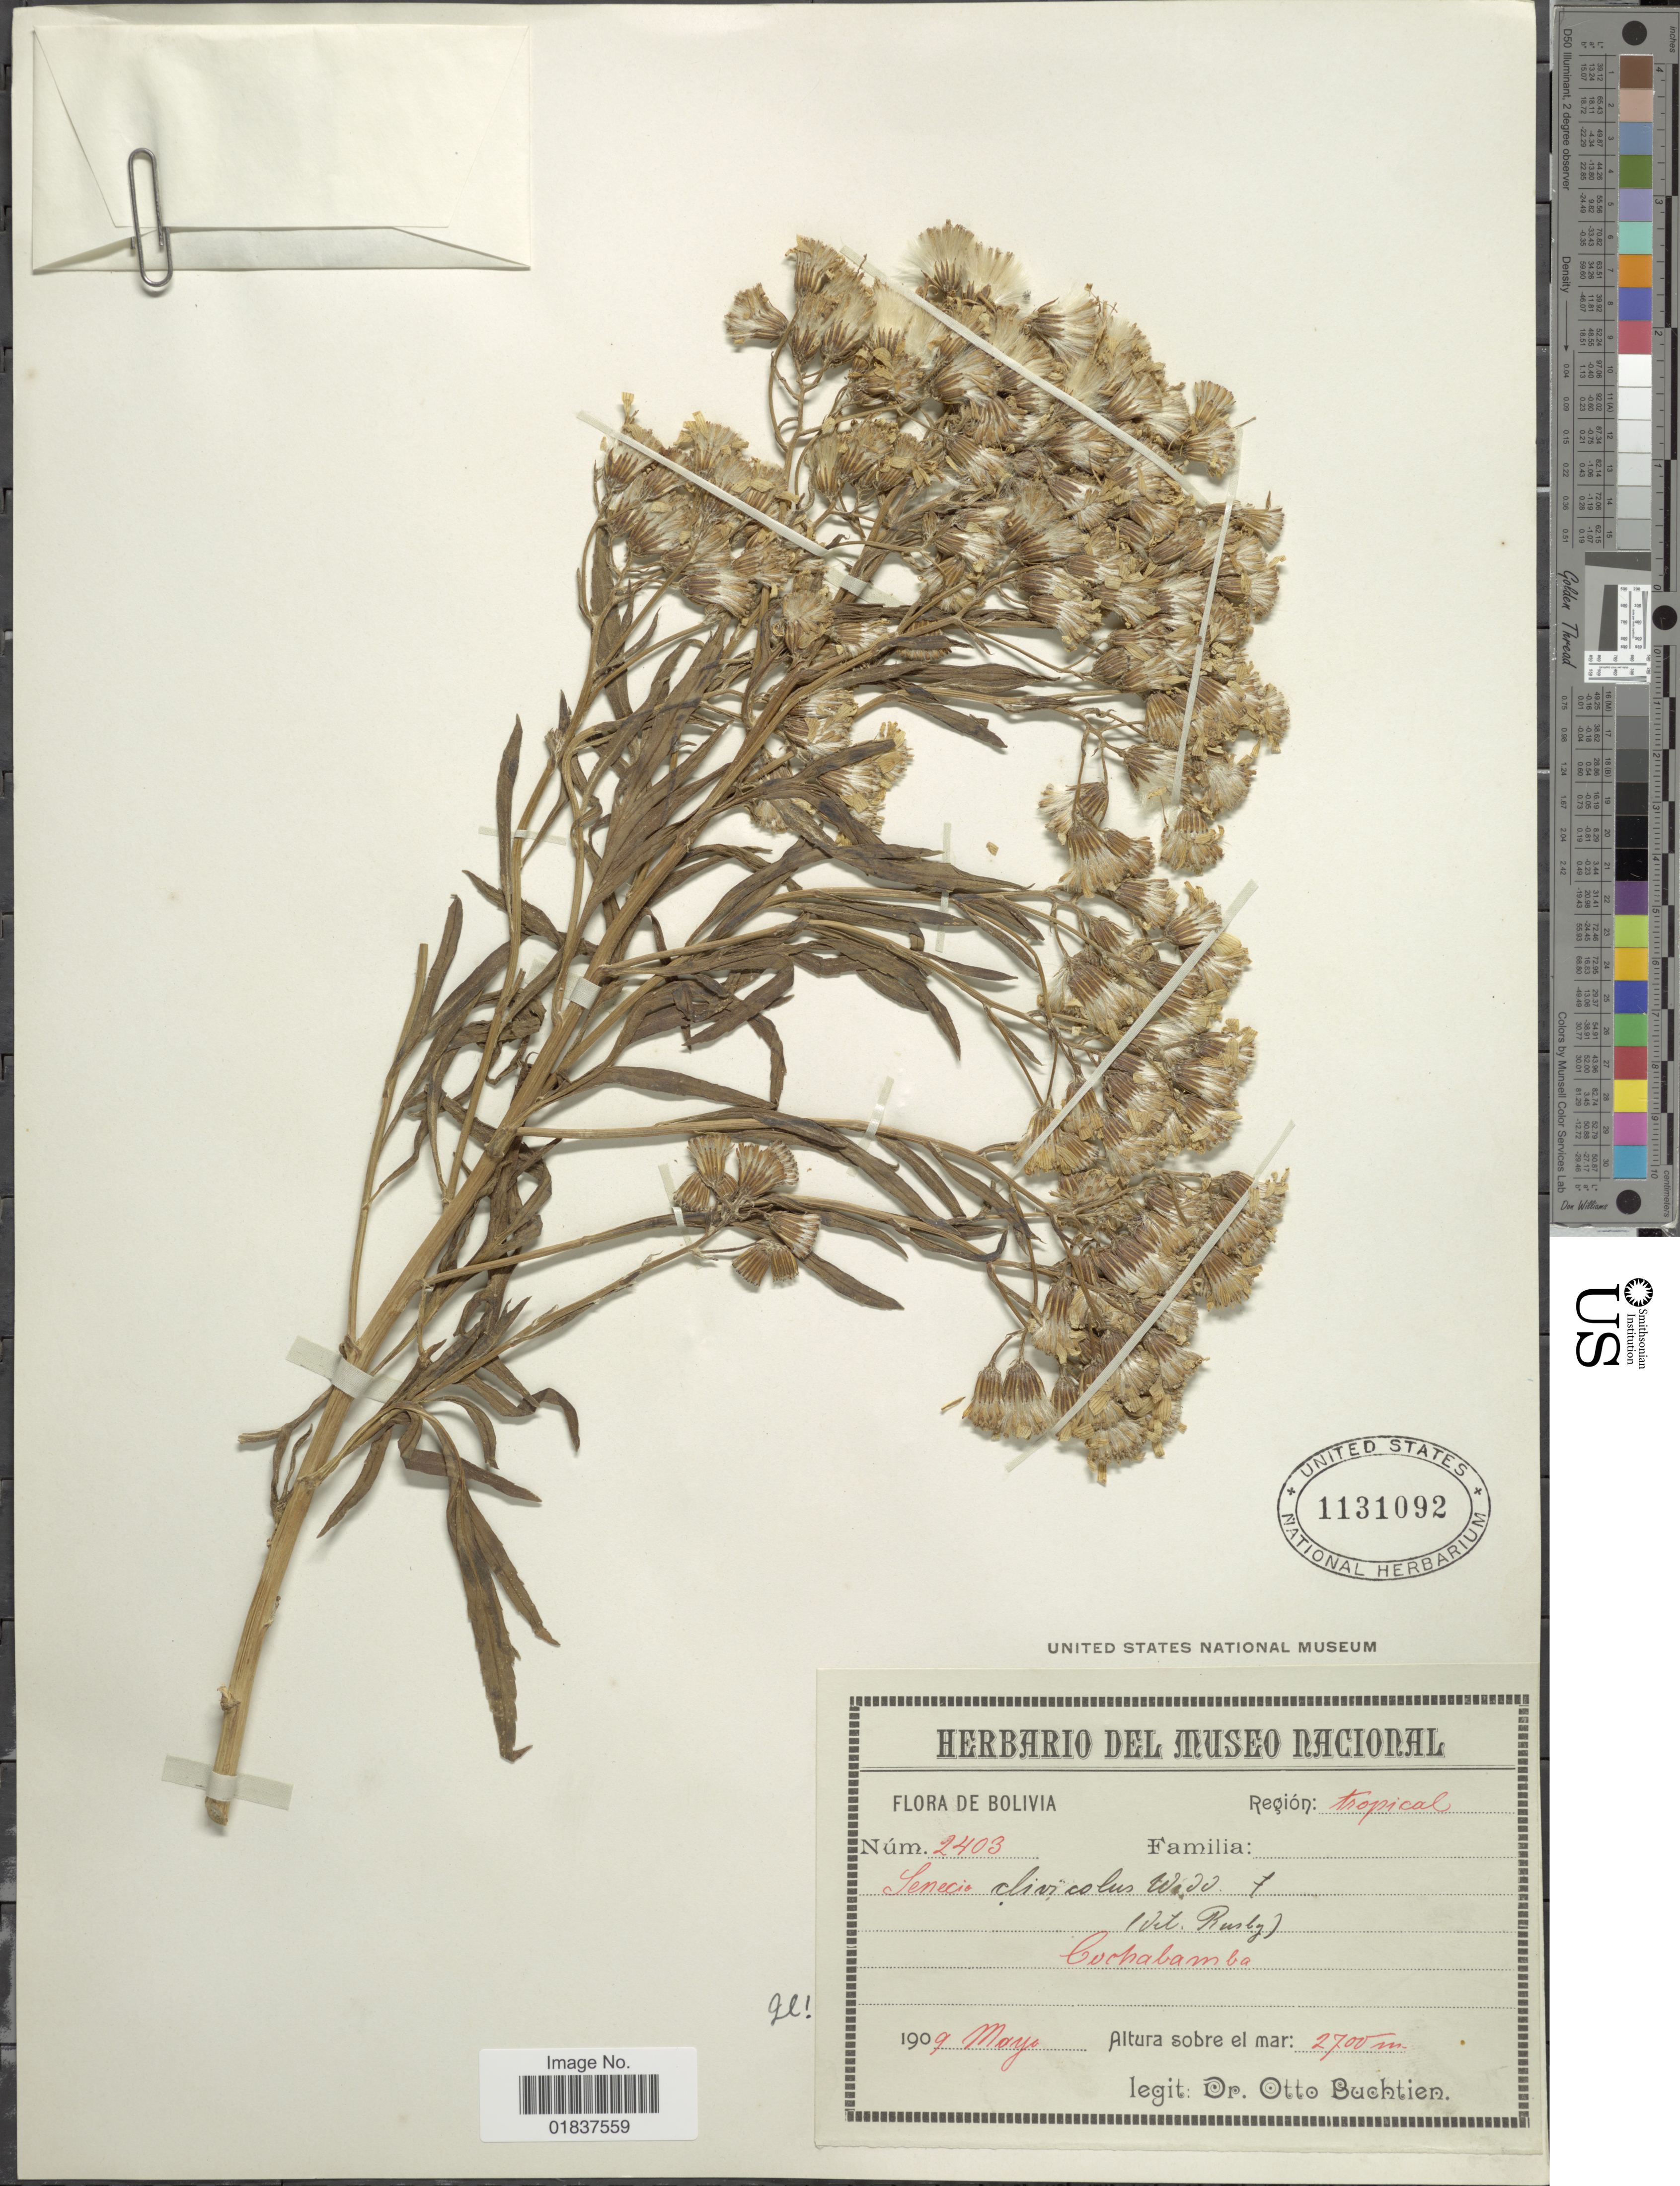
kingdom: Plantae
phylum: Tracheophyta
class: Magnoliopsida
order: Asterales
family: Asteraceae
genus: Senecio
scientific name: Senecio clivicola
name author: Wedd.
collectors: O. Buchtien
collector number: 2403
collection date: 1909-05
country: Bolivia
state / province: Cochabamba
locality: Cochabamba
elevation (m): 2700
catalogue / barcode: US 1131092